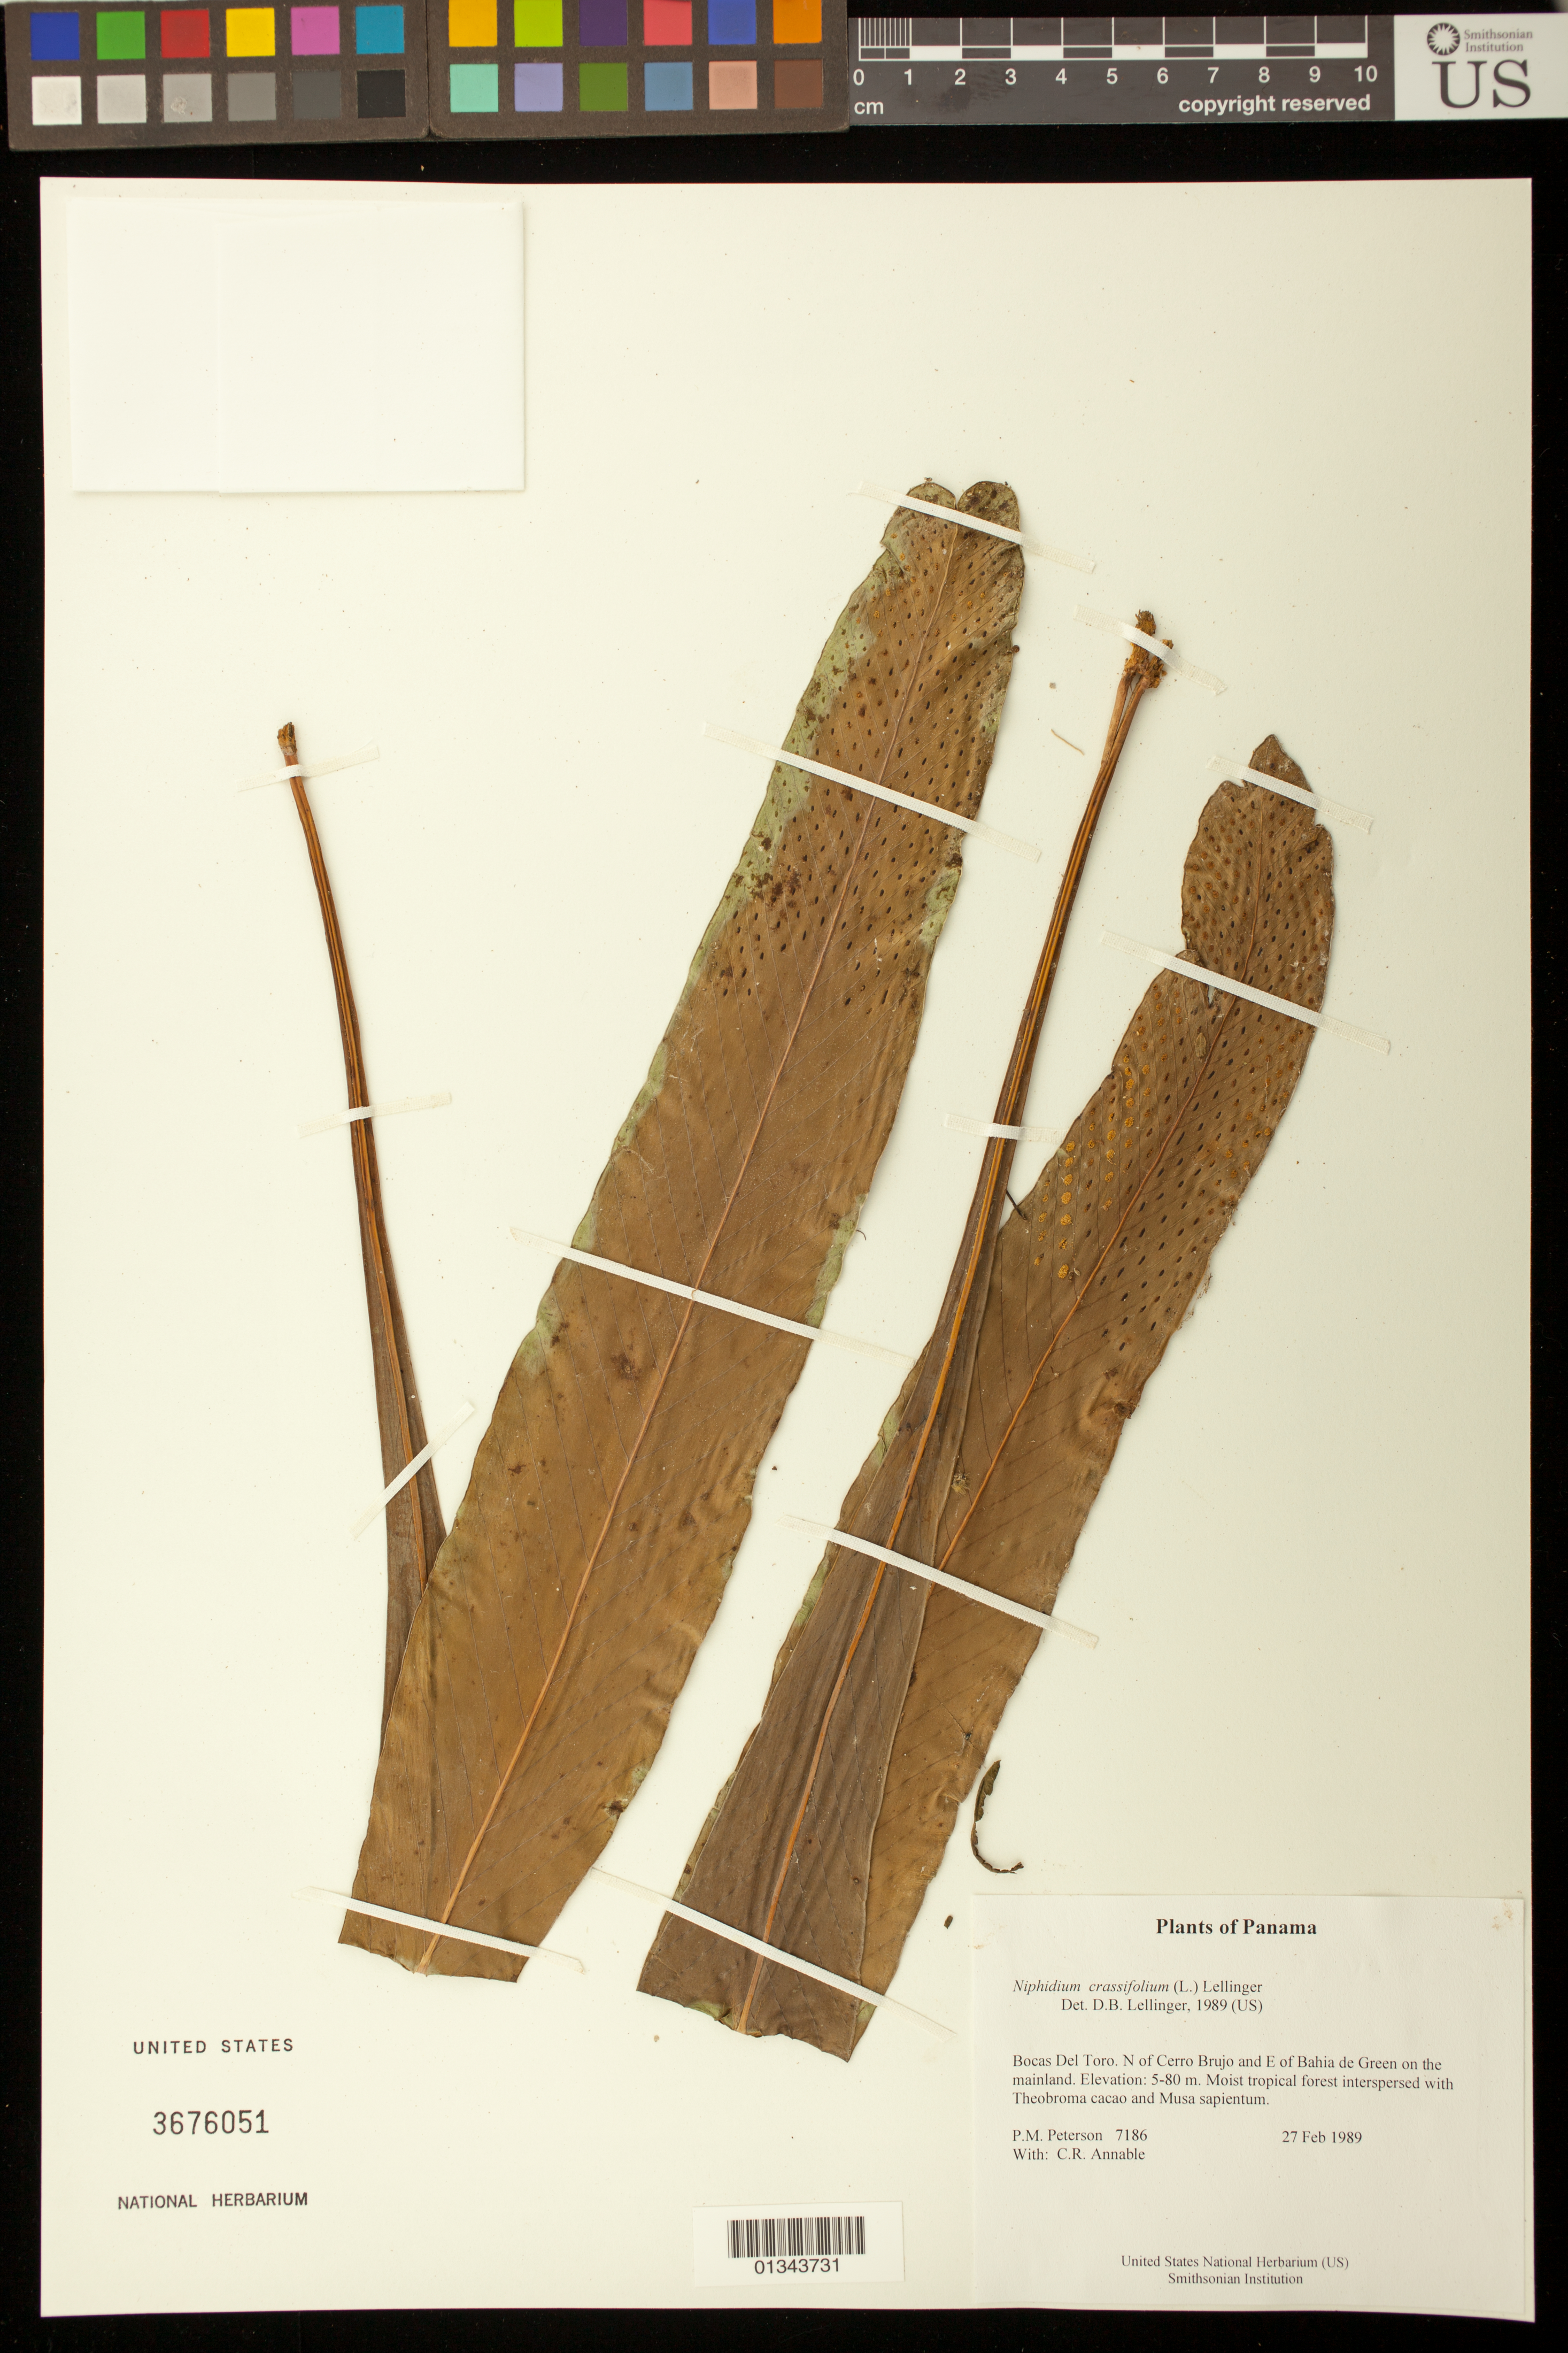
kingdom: Plantae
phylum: Tracheophyta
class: Polypodiopsida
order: Polypodiales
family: Polypodiaceae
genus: Niphidium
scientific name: Niphidium crassifolium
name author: (L.) Lellinger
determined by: Lellinger, David B., (BOT), Smithsonian Institution - National Museum of Natural History (UNITED STATES)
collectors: P. M. Peterson & C. R. Annable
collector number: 7186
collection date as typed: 27 Feb 1989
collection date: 1989-02-27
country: Panama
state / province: Bocas del Toro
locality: N of Cerro Brujo and E of Bahia de Green on the mainland.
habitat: Moist tropical forest interspersed with Theobroma cacao and Musa sapientum.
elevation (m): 5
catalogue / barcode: US 3676051